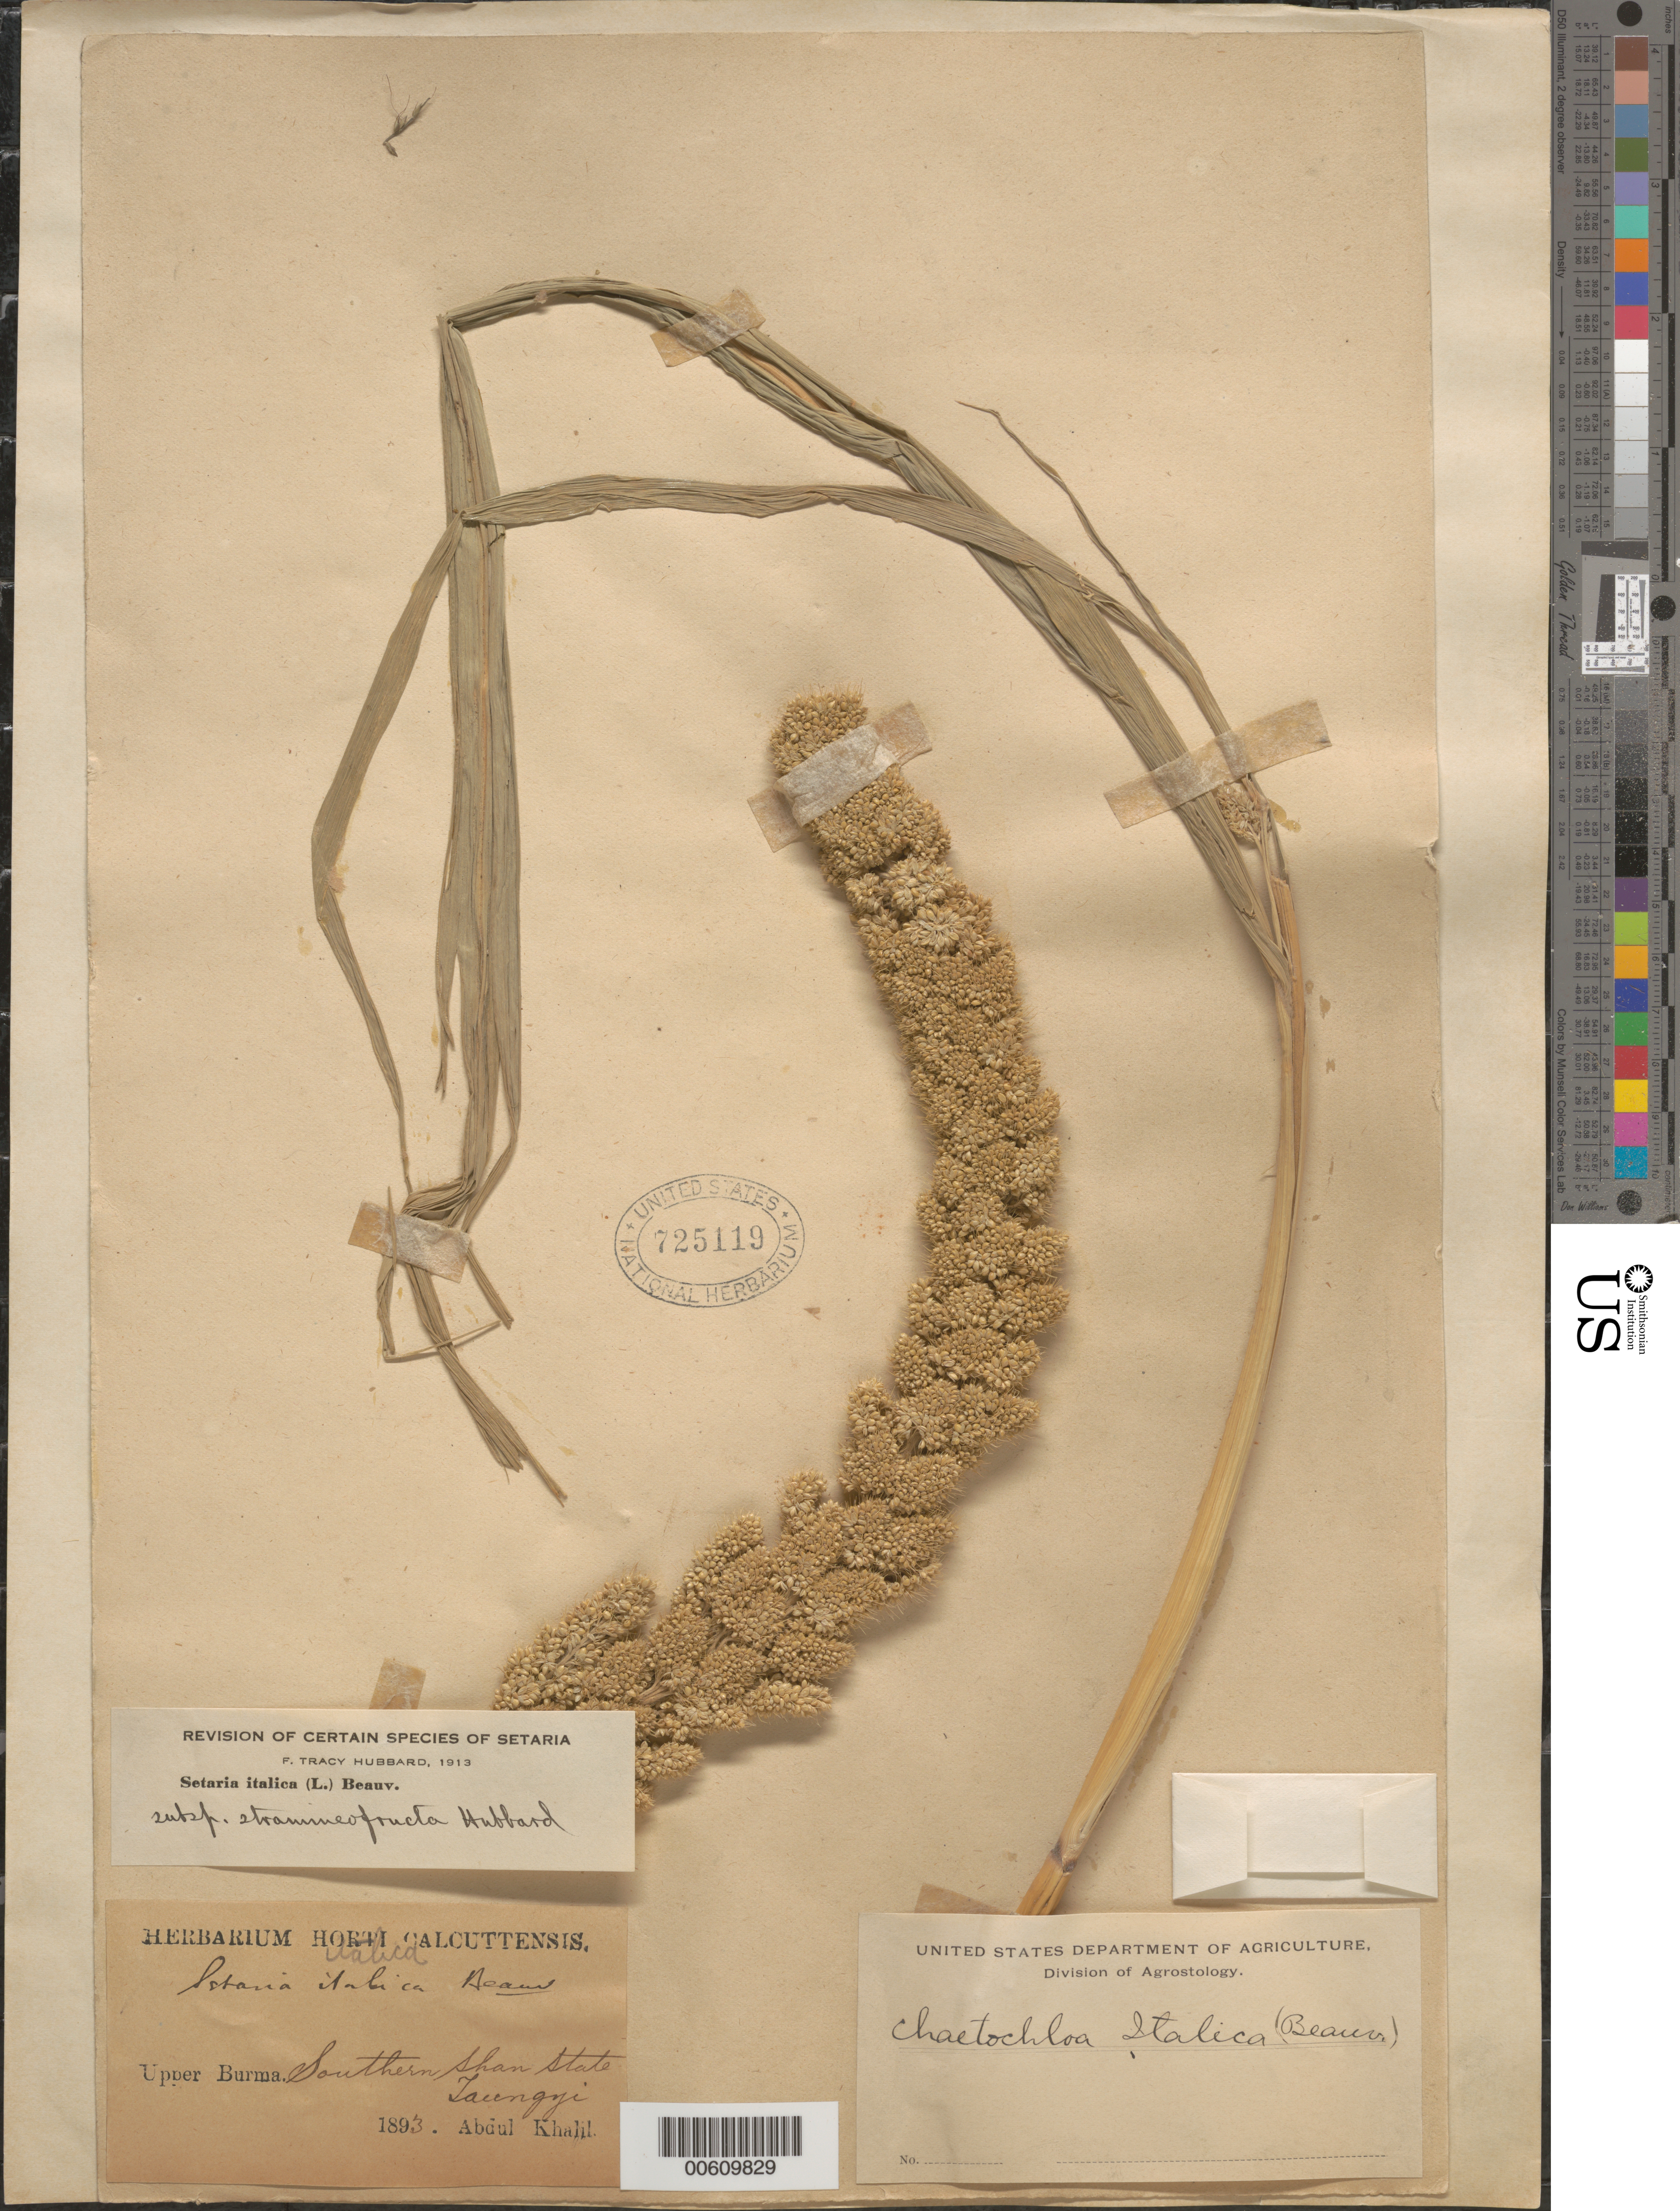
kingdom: Plantae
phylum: Tracheophyta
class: Liliopsida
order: Poales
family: Poaceae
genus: Setaria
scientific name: Setaria italica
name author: (L.) P. Beauv.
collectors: A. Khalil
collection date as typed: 1893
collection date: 1893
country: Myanmar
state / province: Shan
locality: Taungyi, southern Shan State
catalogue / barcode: US 725119